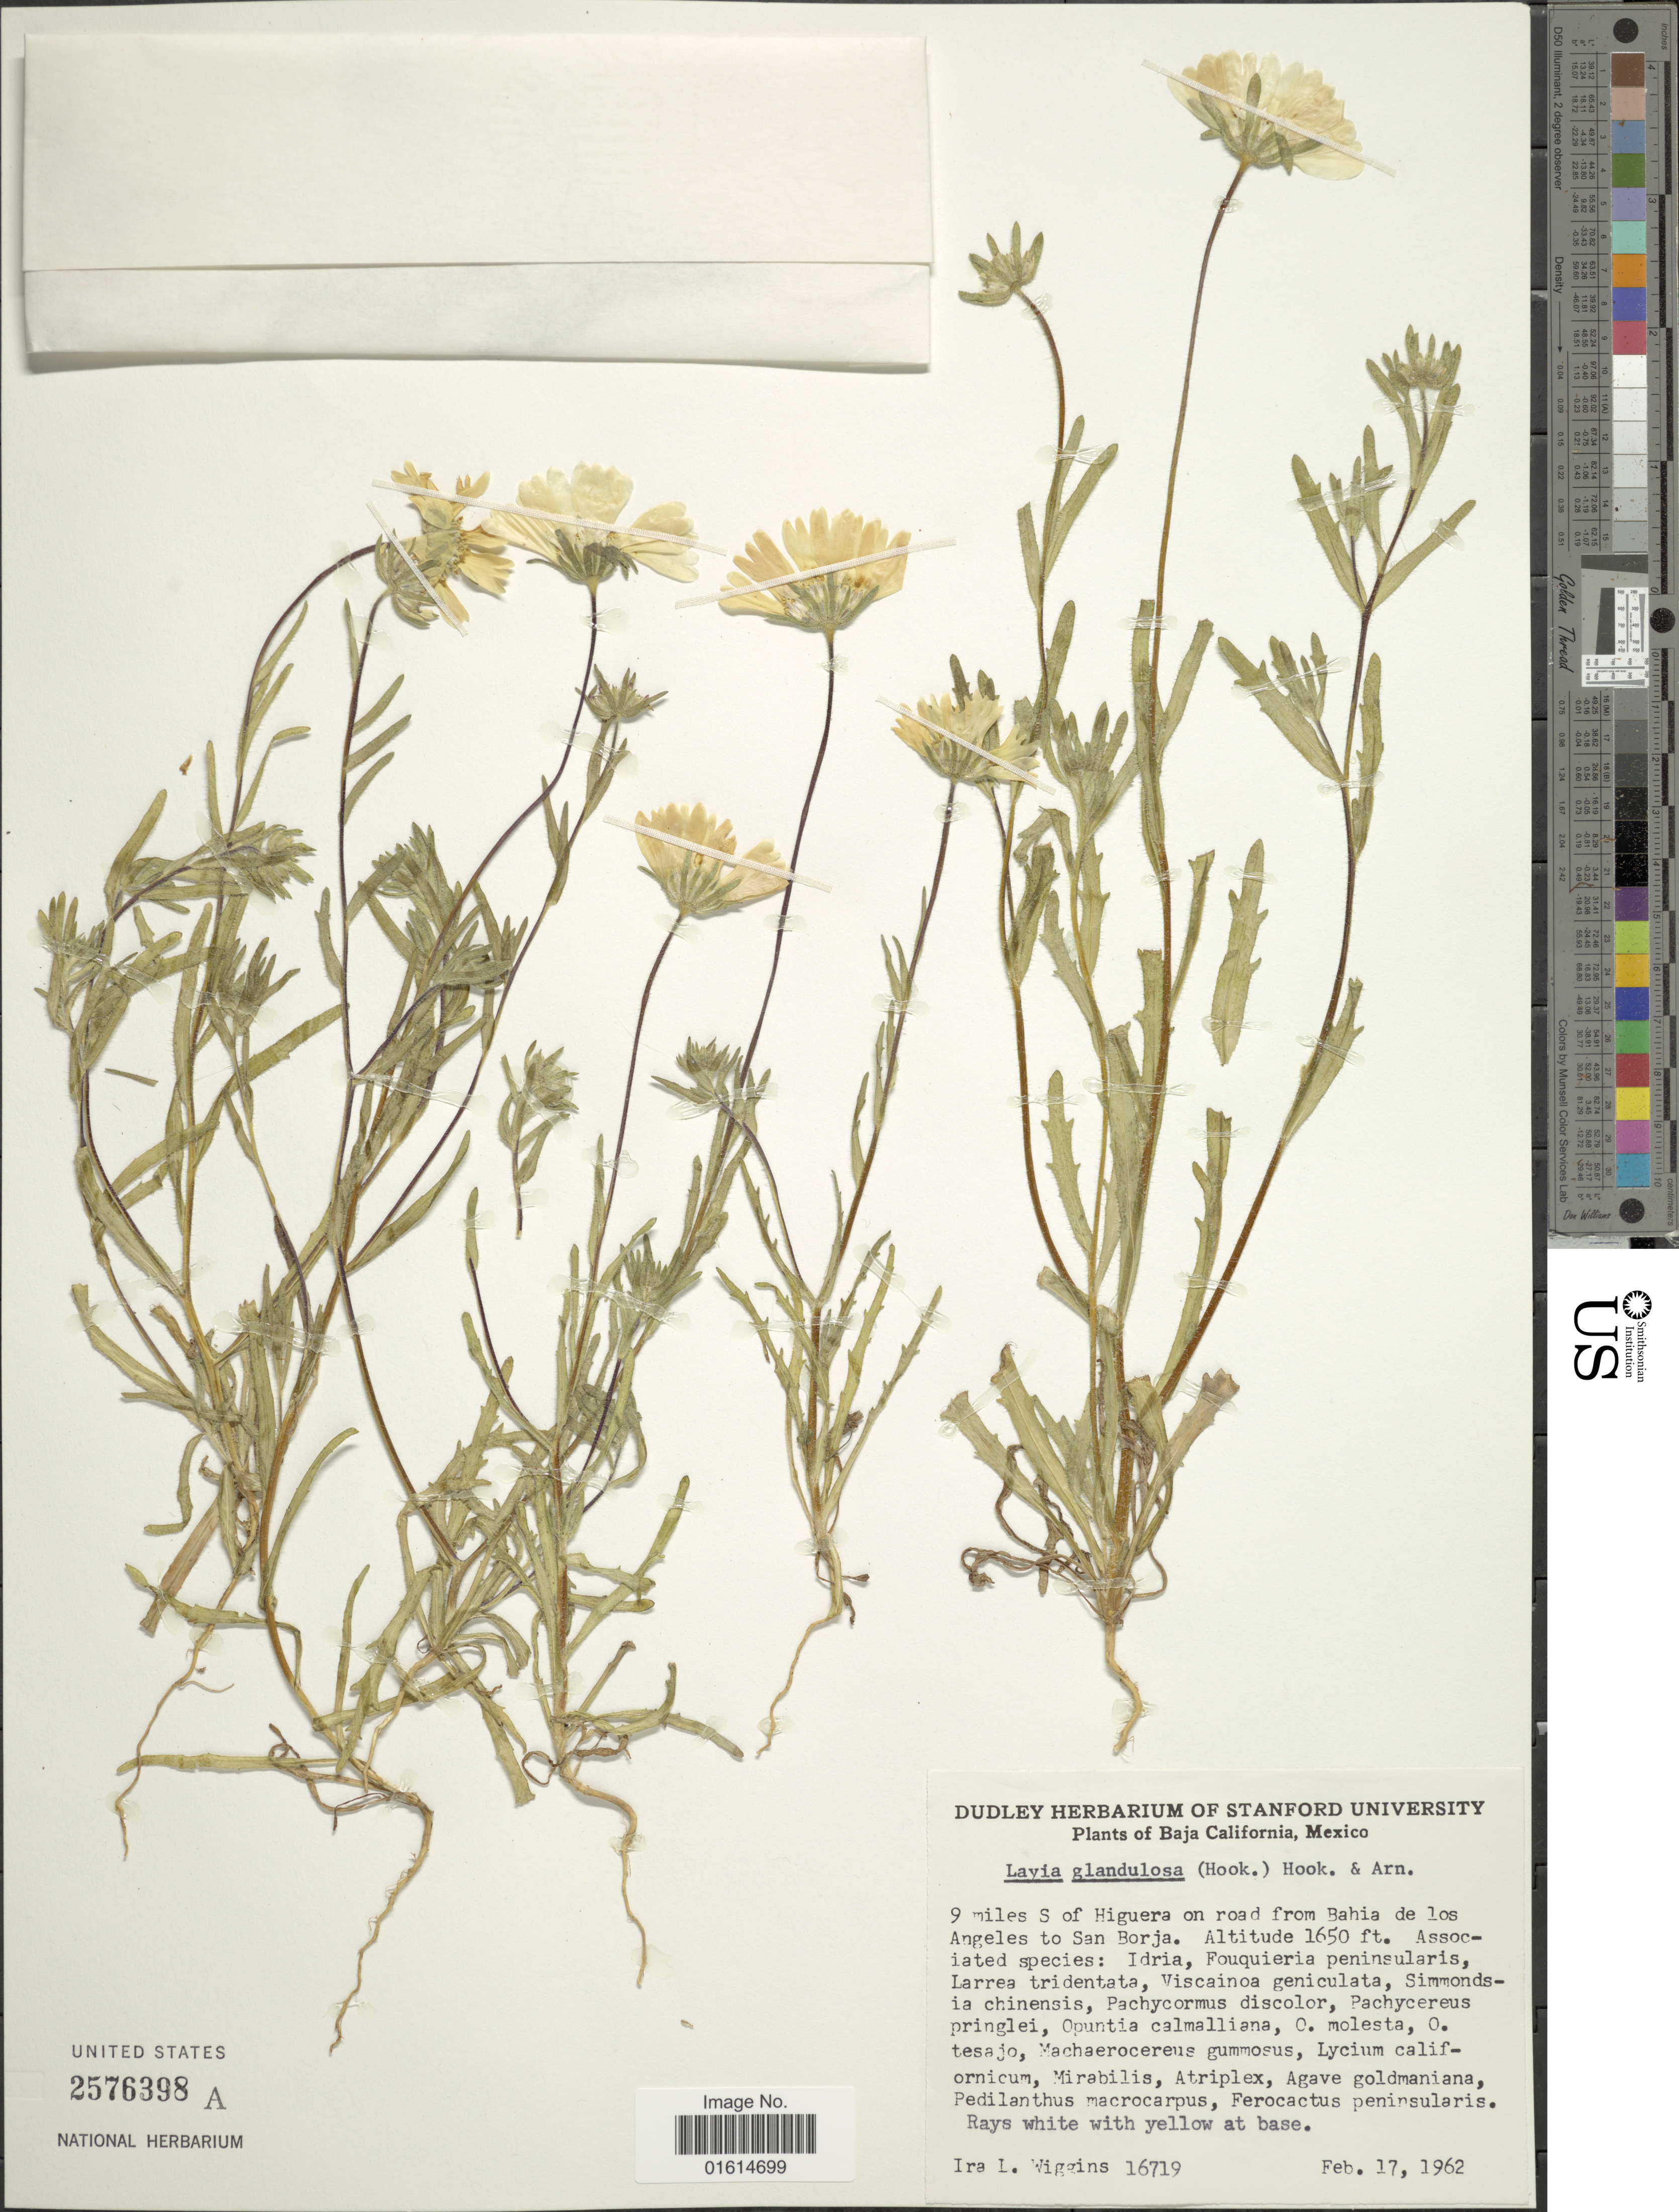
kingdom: Plantae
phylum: Tracheophyta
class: Magnoliopsida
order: Asterales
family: Asteraceae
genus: Layia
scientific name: Layia glandulosa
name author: Hook. & Arn.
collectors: I. L. Wiggins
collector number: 16719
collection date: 1962-02-17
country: Mexico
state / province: Baja California Norte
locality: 9 miles S of Higuera on road from Bahia de los Angeles to San Borja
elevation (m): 503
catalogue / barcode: US 2576398A